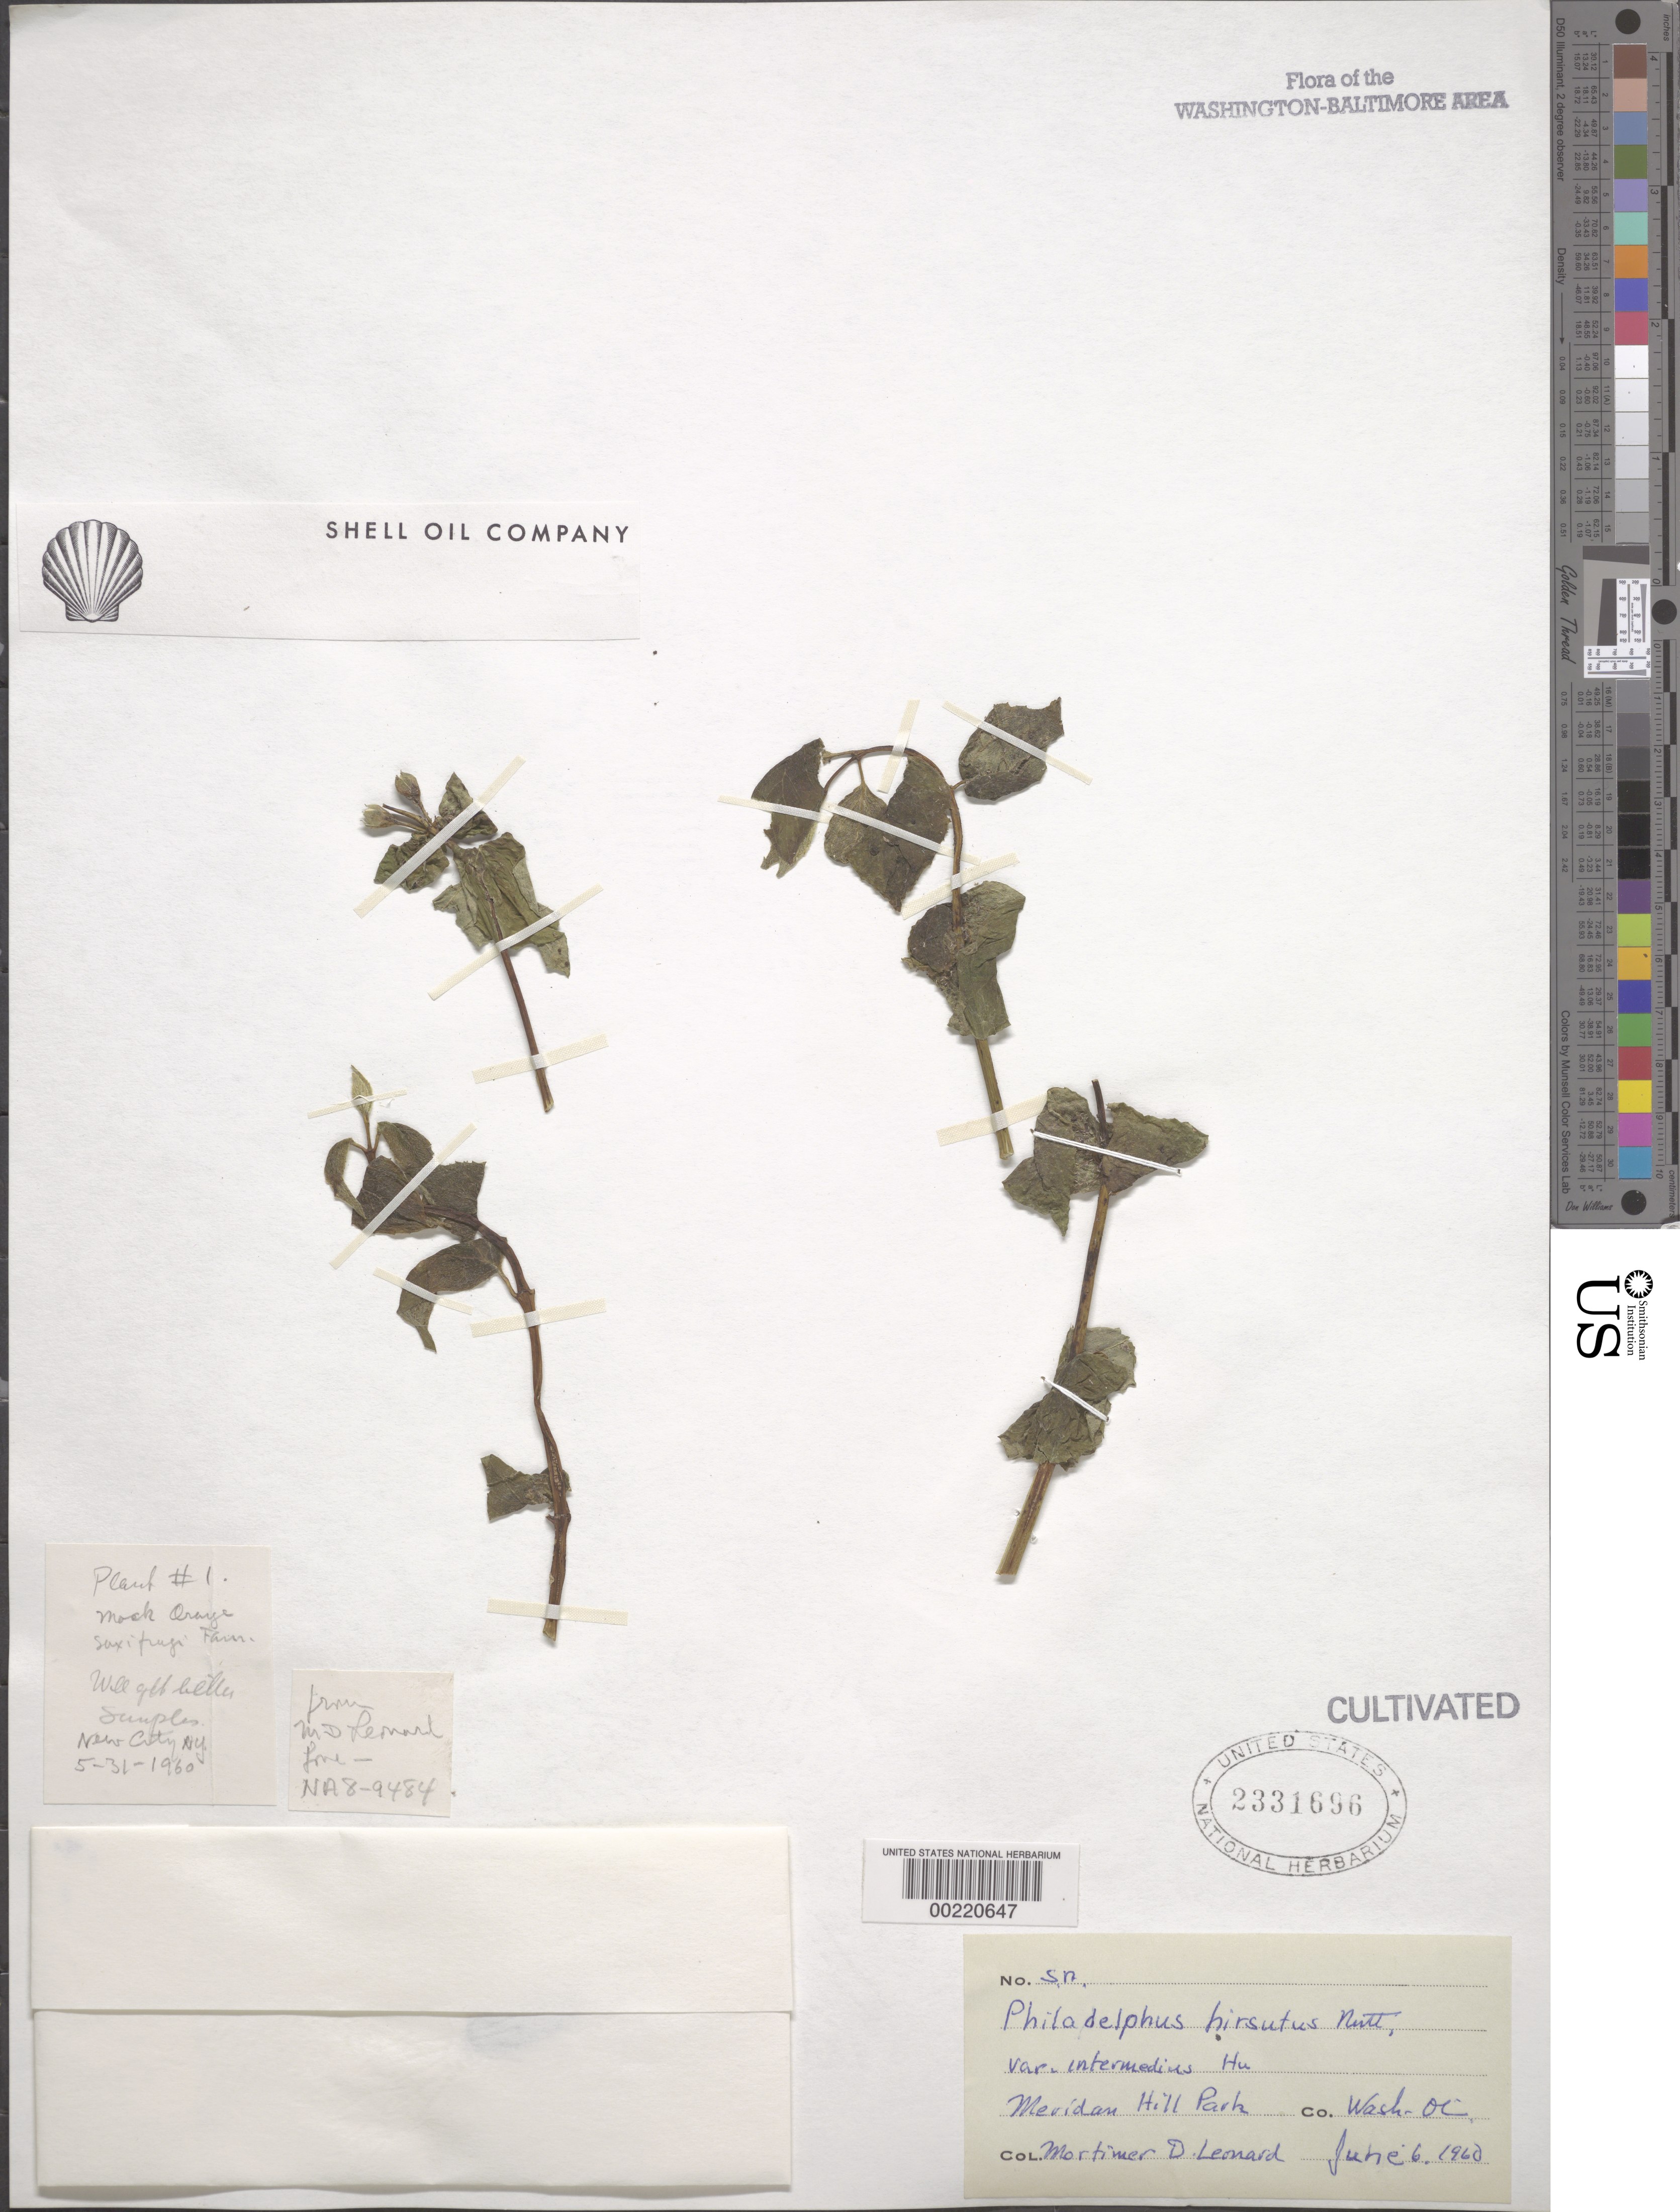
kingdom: Plantae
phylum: Tracheophyta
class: Magnoliopsida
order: Cornales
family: Hydrangeaceae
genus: Philadelphus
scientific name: Philadelphus hitchcockianus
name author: S.Y. Hu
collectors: M. D. Leonard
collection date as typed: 06 Jun 1960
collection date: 1960-06-06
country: United States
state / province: District of Columbia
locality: Meridian Hill Park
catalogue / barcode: US 2331696